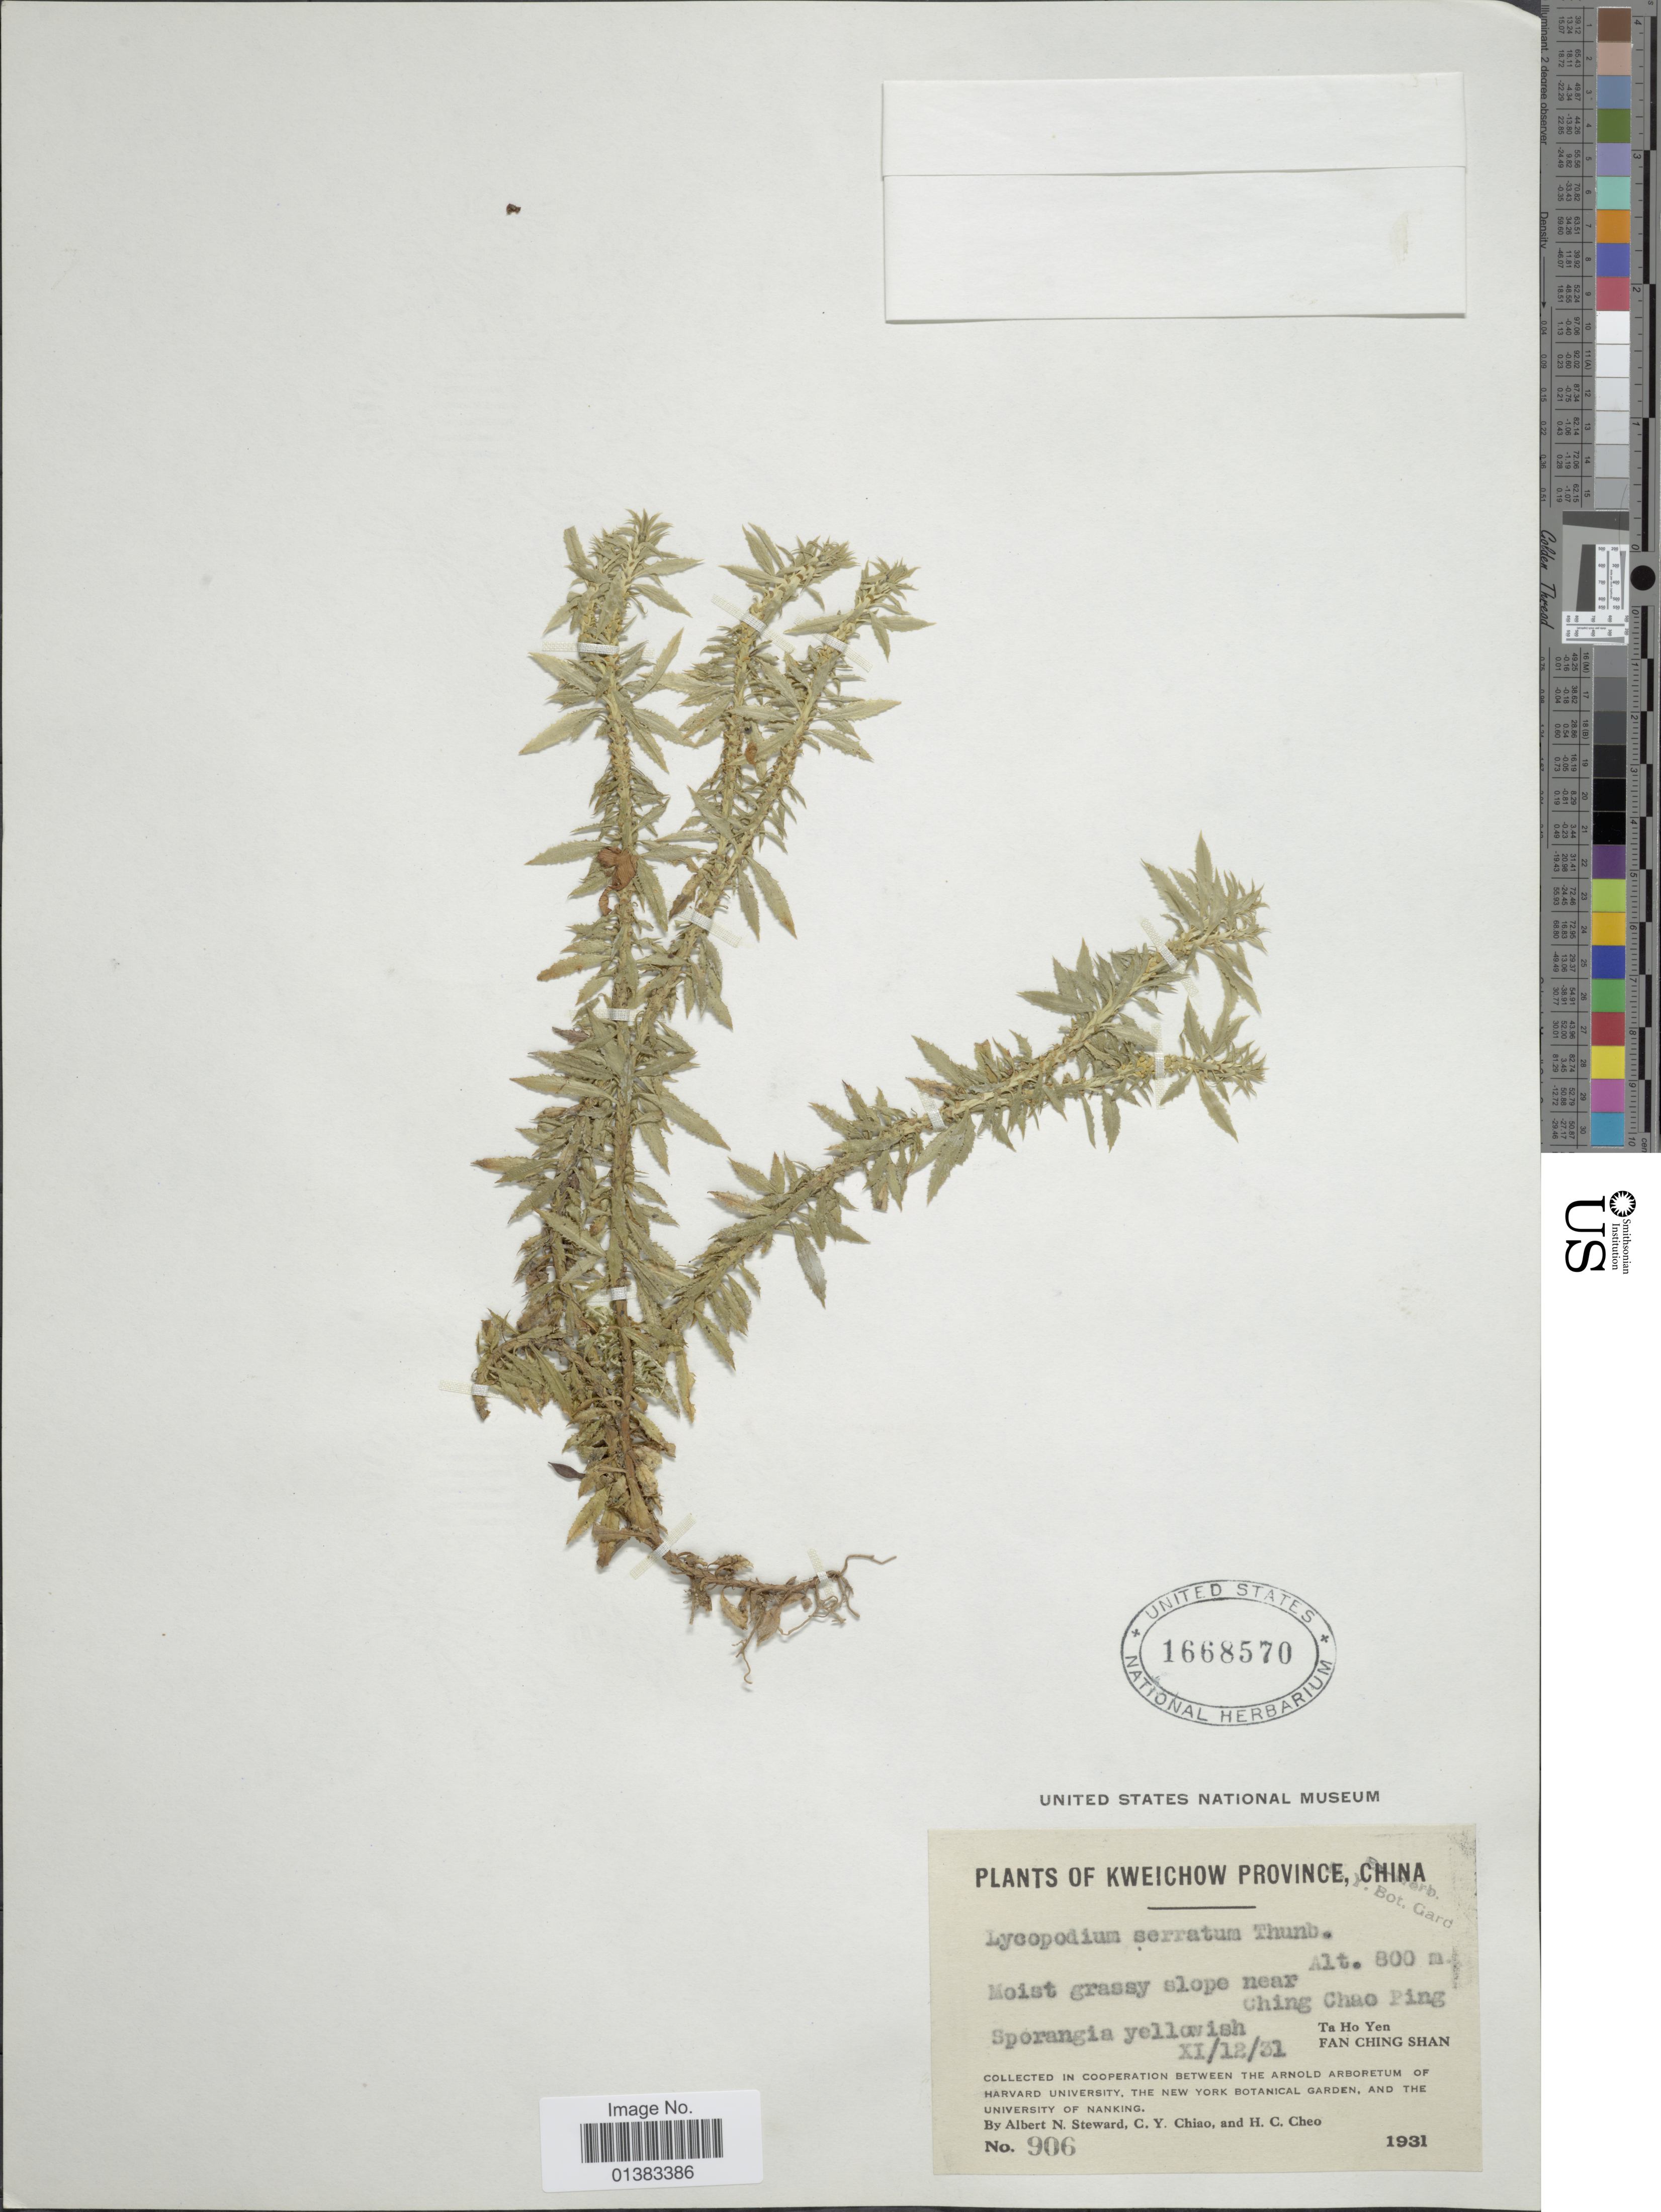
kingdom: Plantae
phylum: Tracheophyta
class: Lycopodiopsida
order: Lycopodiales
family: Lycopodiaceae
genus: Huperzia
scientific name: Huperzia serrata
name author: (Thunb.) Trevis.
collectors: A. N. Steward, C. Y. Chiao & H. Cheo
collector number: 906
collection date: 1931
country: China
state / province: Guizhou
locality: Kweichow Province, moist grassy slope near Ching Chao Ping, Ta Ho Yen, Fan Ching Shan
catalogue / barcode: US 1668570